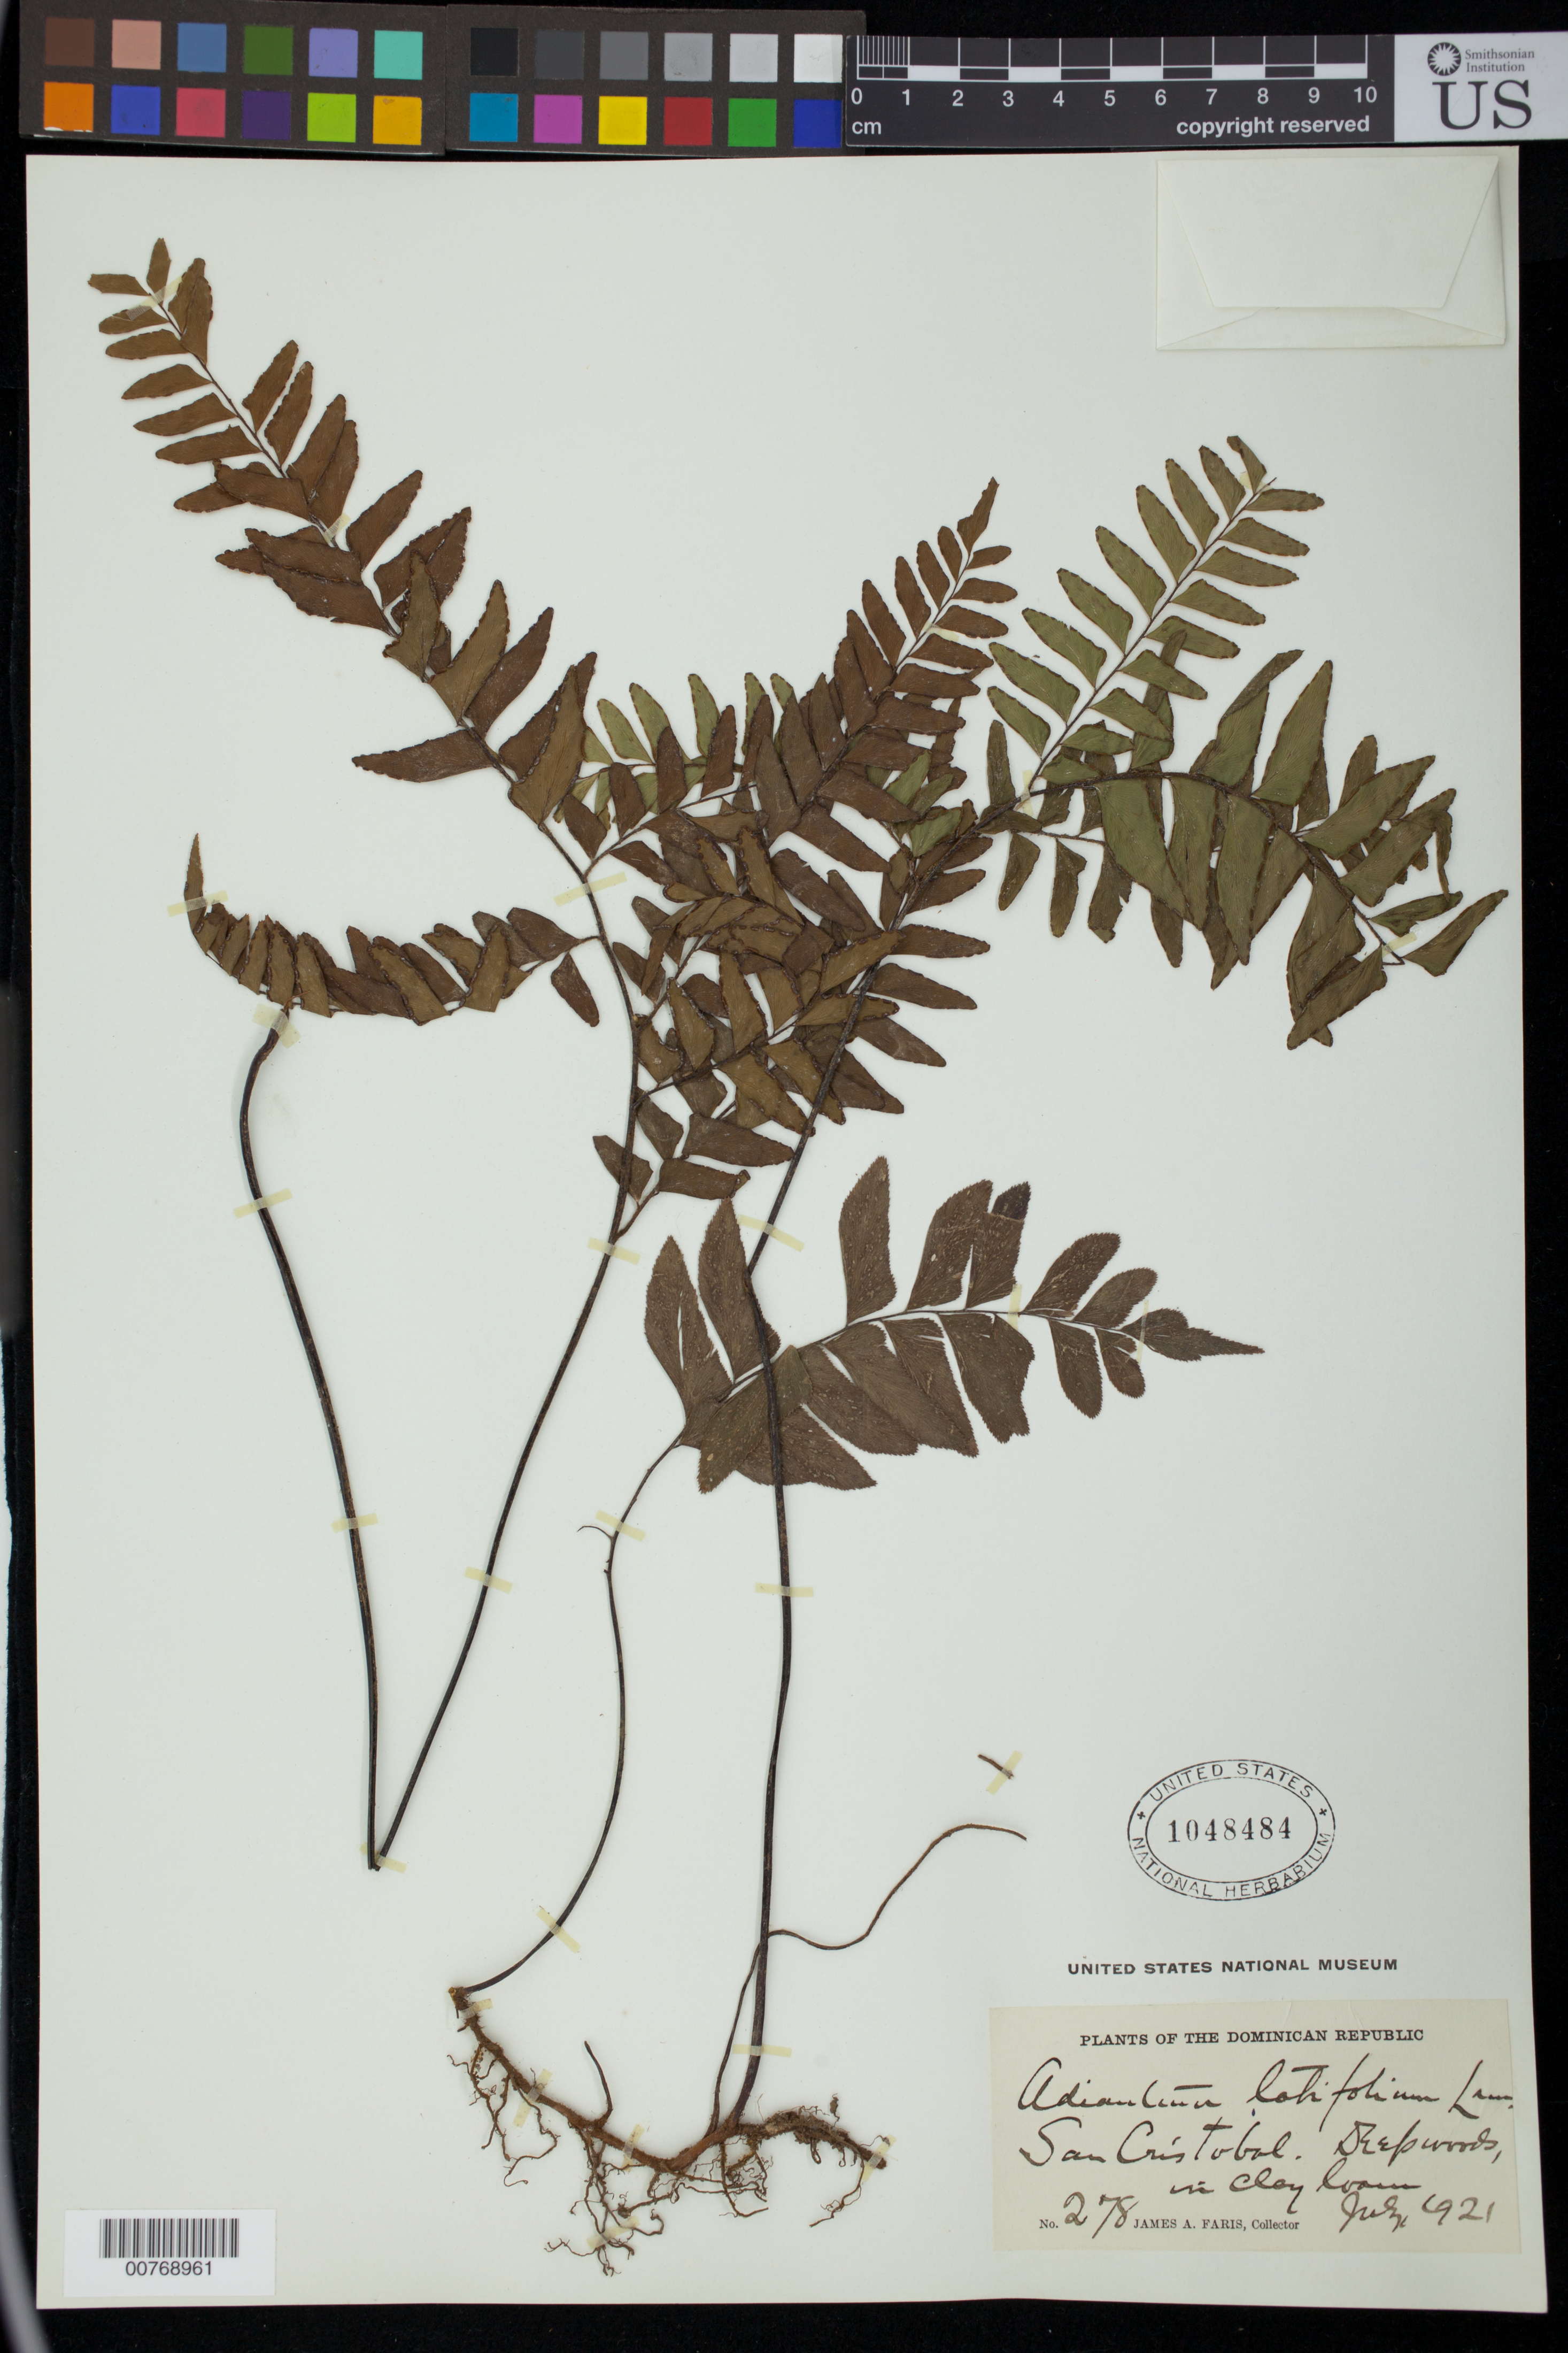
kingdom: Plantae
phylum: Tracheophyta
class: Polypodiopsida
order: Polypodiales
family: Pteridaceae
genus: Adiantum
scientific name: Adiantum latifolium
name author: Lam.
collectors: J. Faris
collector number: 278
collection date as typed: Jul 1910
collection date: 1910-07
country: Dominican Republic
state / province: San Cristóbal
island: Hispaniola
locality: San Cristobal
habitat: Deep woods in clay loam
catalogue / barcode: US 1048484